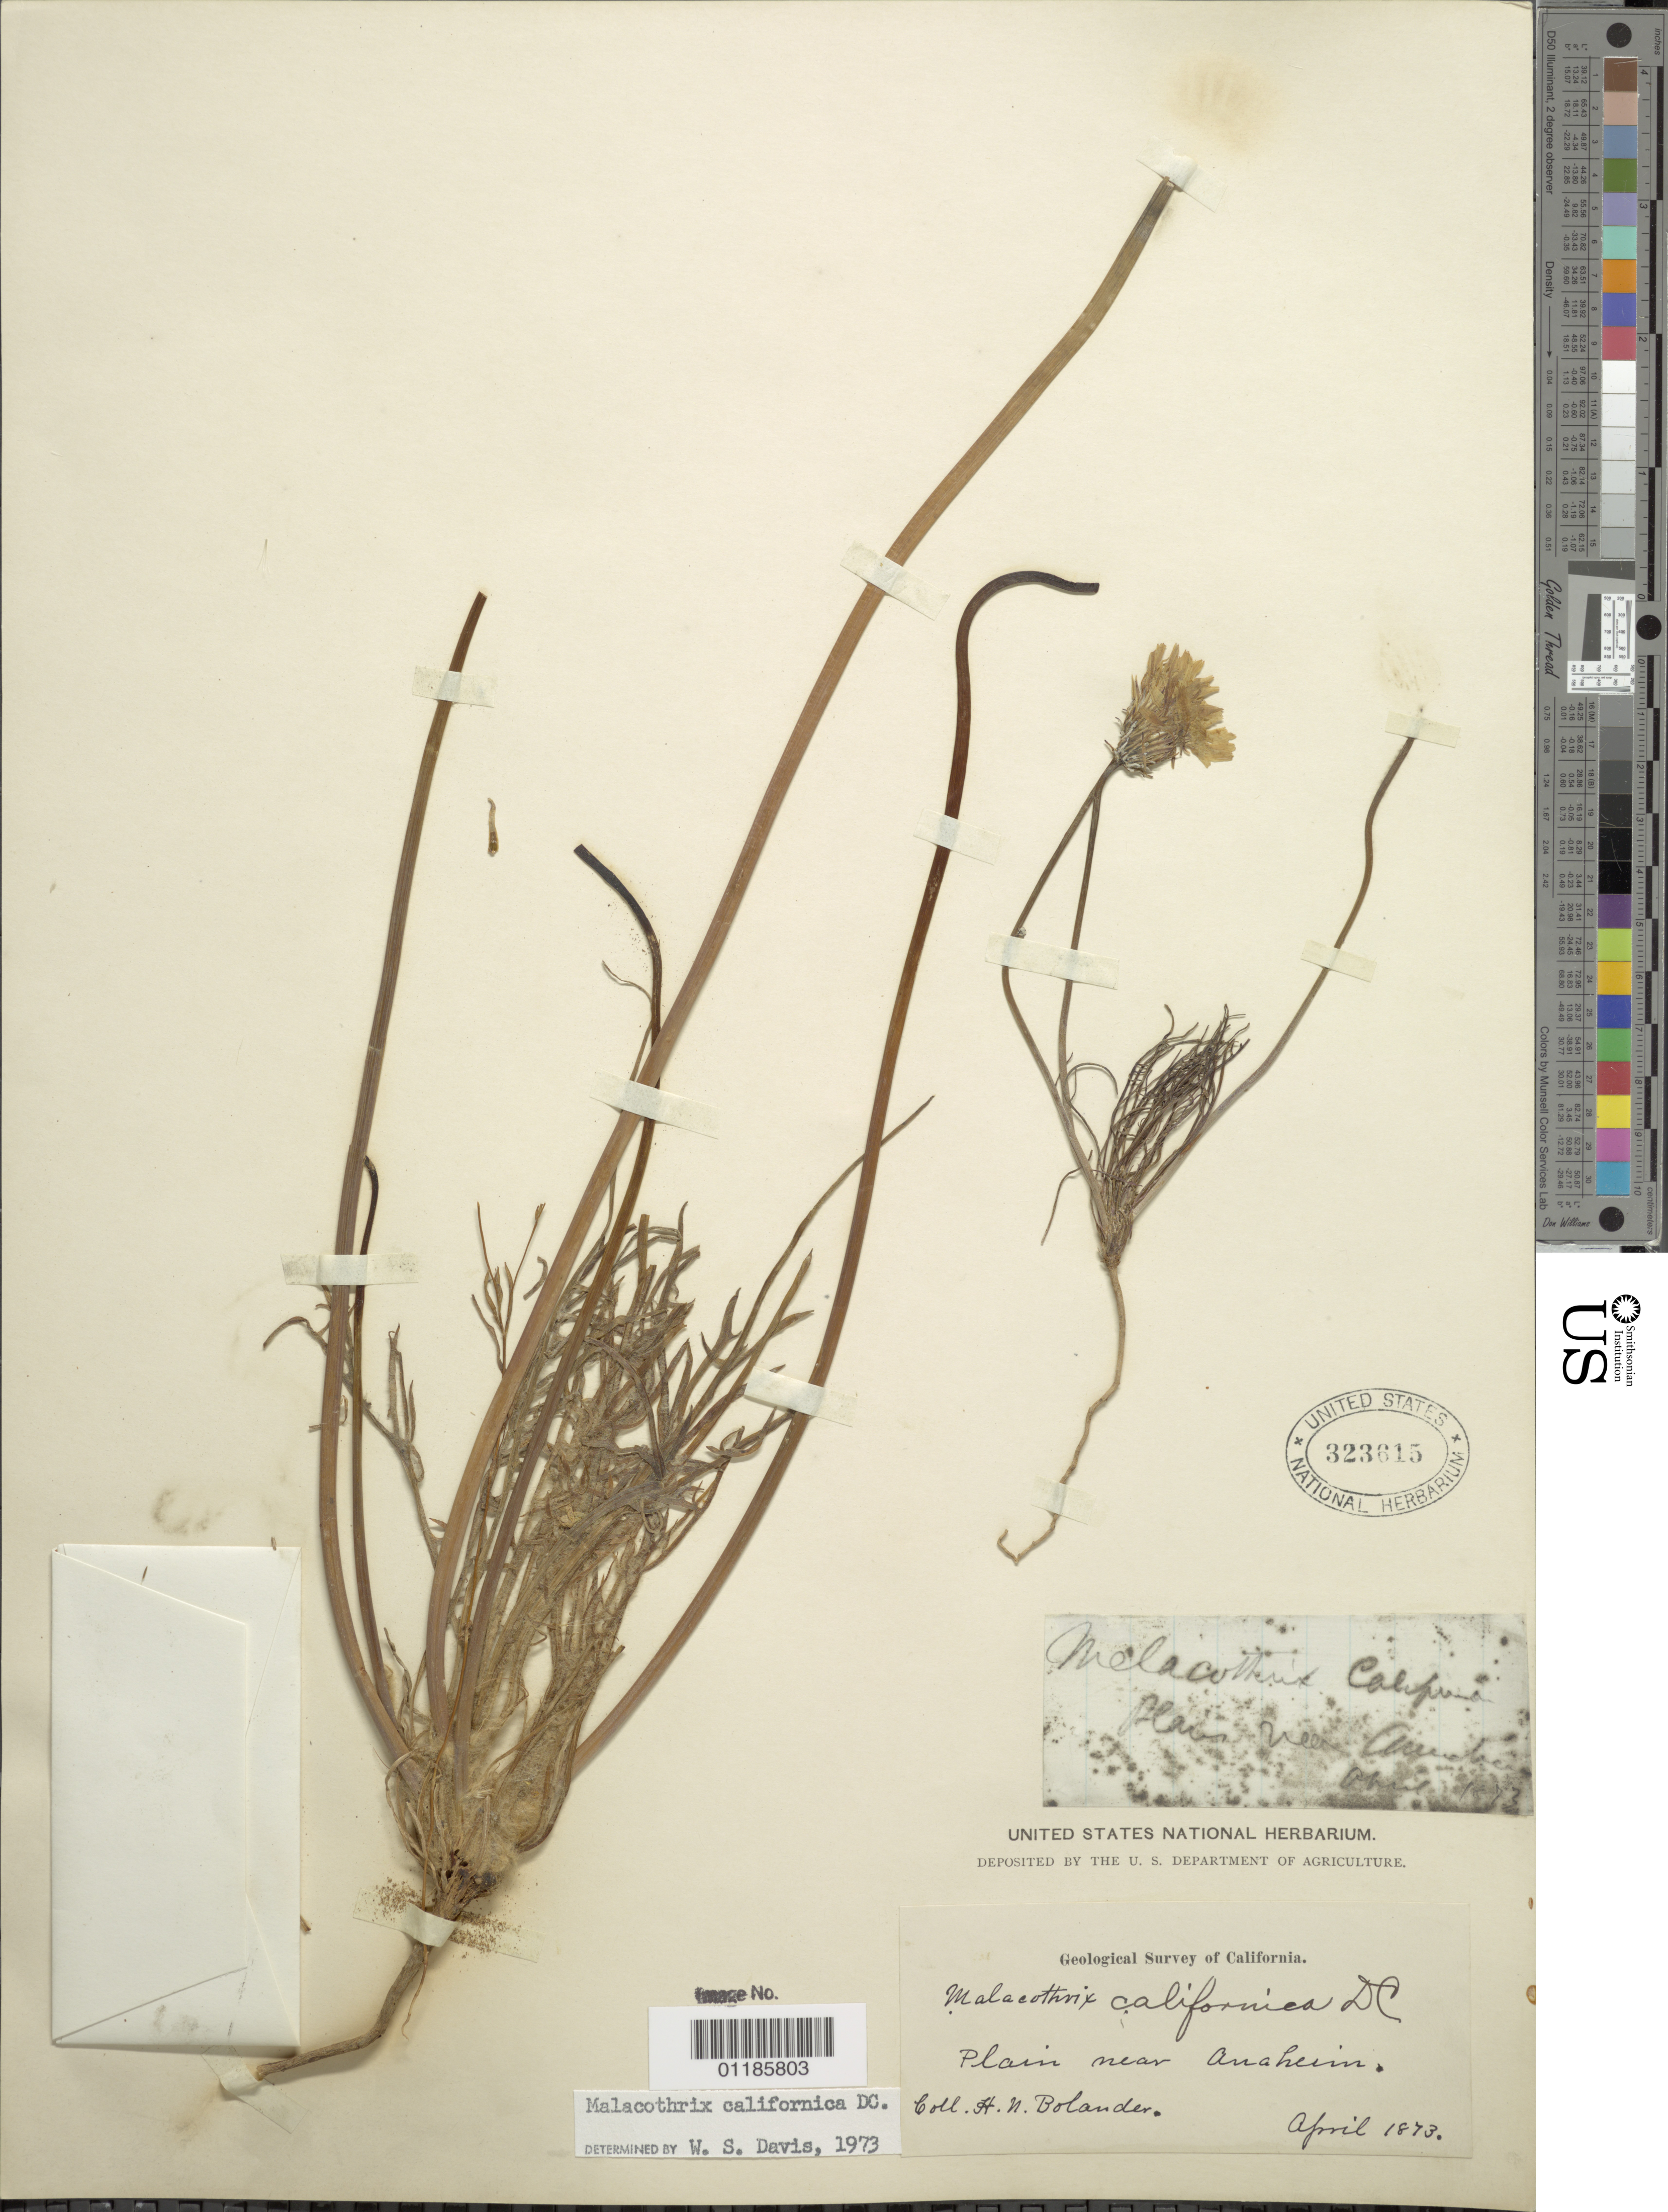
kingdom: Plantae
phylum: Tracheophyta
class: Magnoliopsida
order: Asterales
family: Asteraceae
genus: Malacothrix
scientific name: Malacothrix californica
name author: DC.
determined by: Davis, W. S.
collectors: H. Bolander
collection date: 1873-04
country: United States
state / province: California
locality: Plain near Anaheim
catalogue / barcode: US 323615